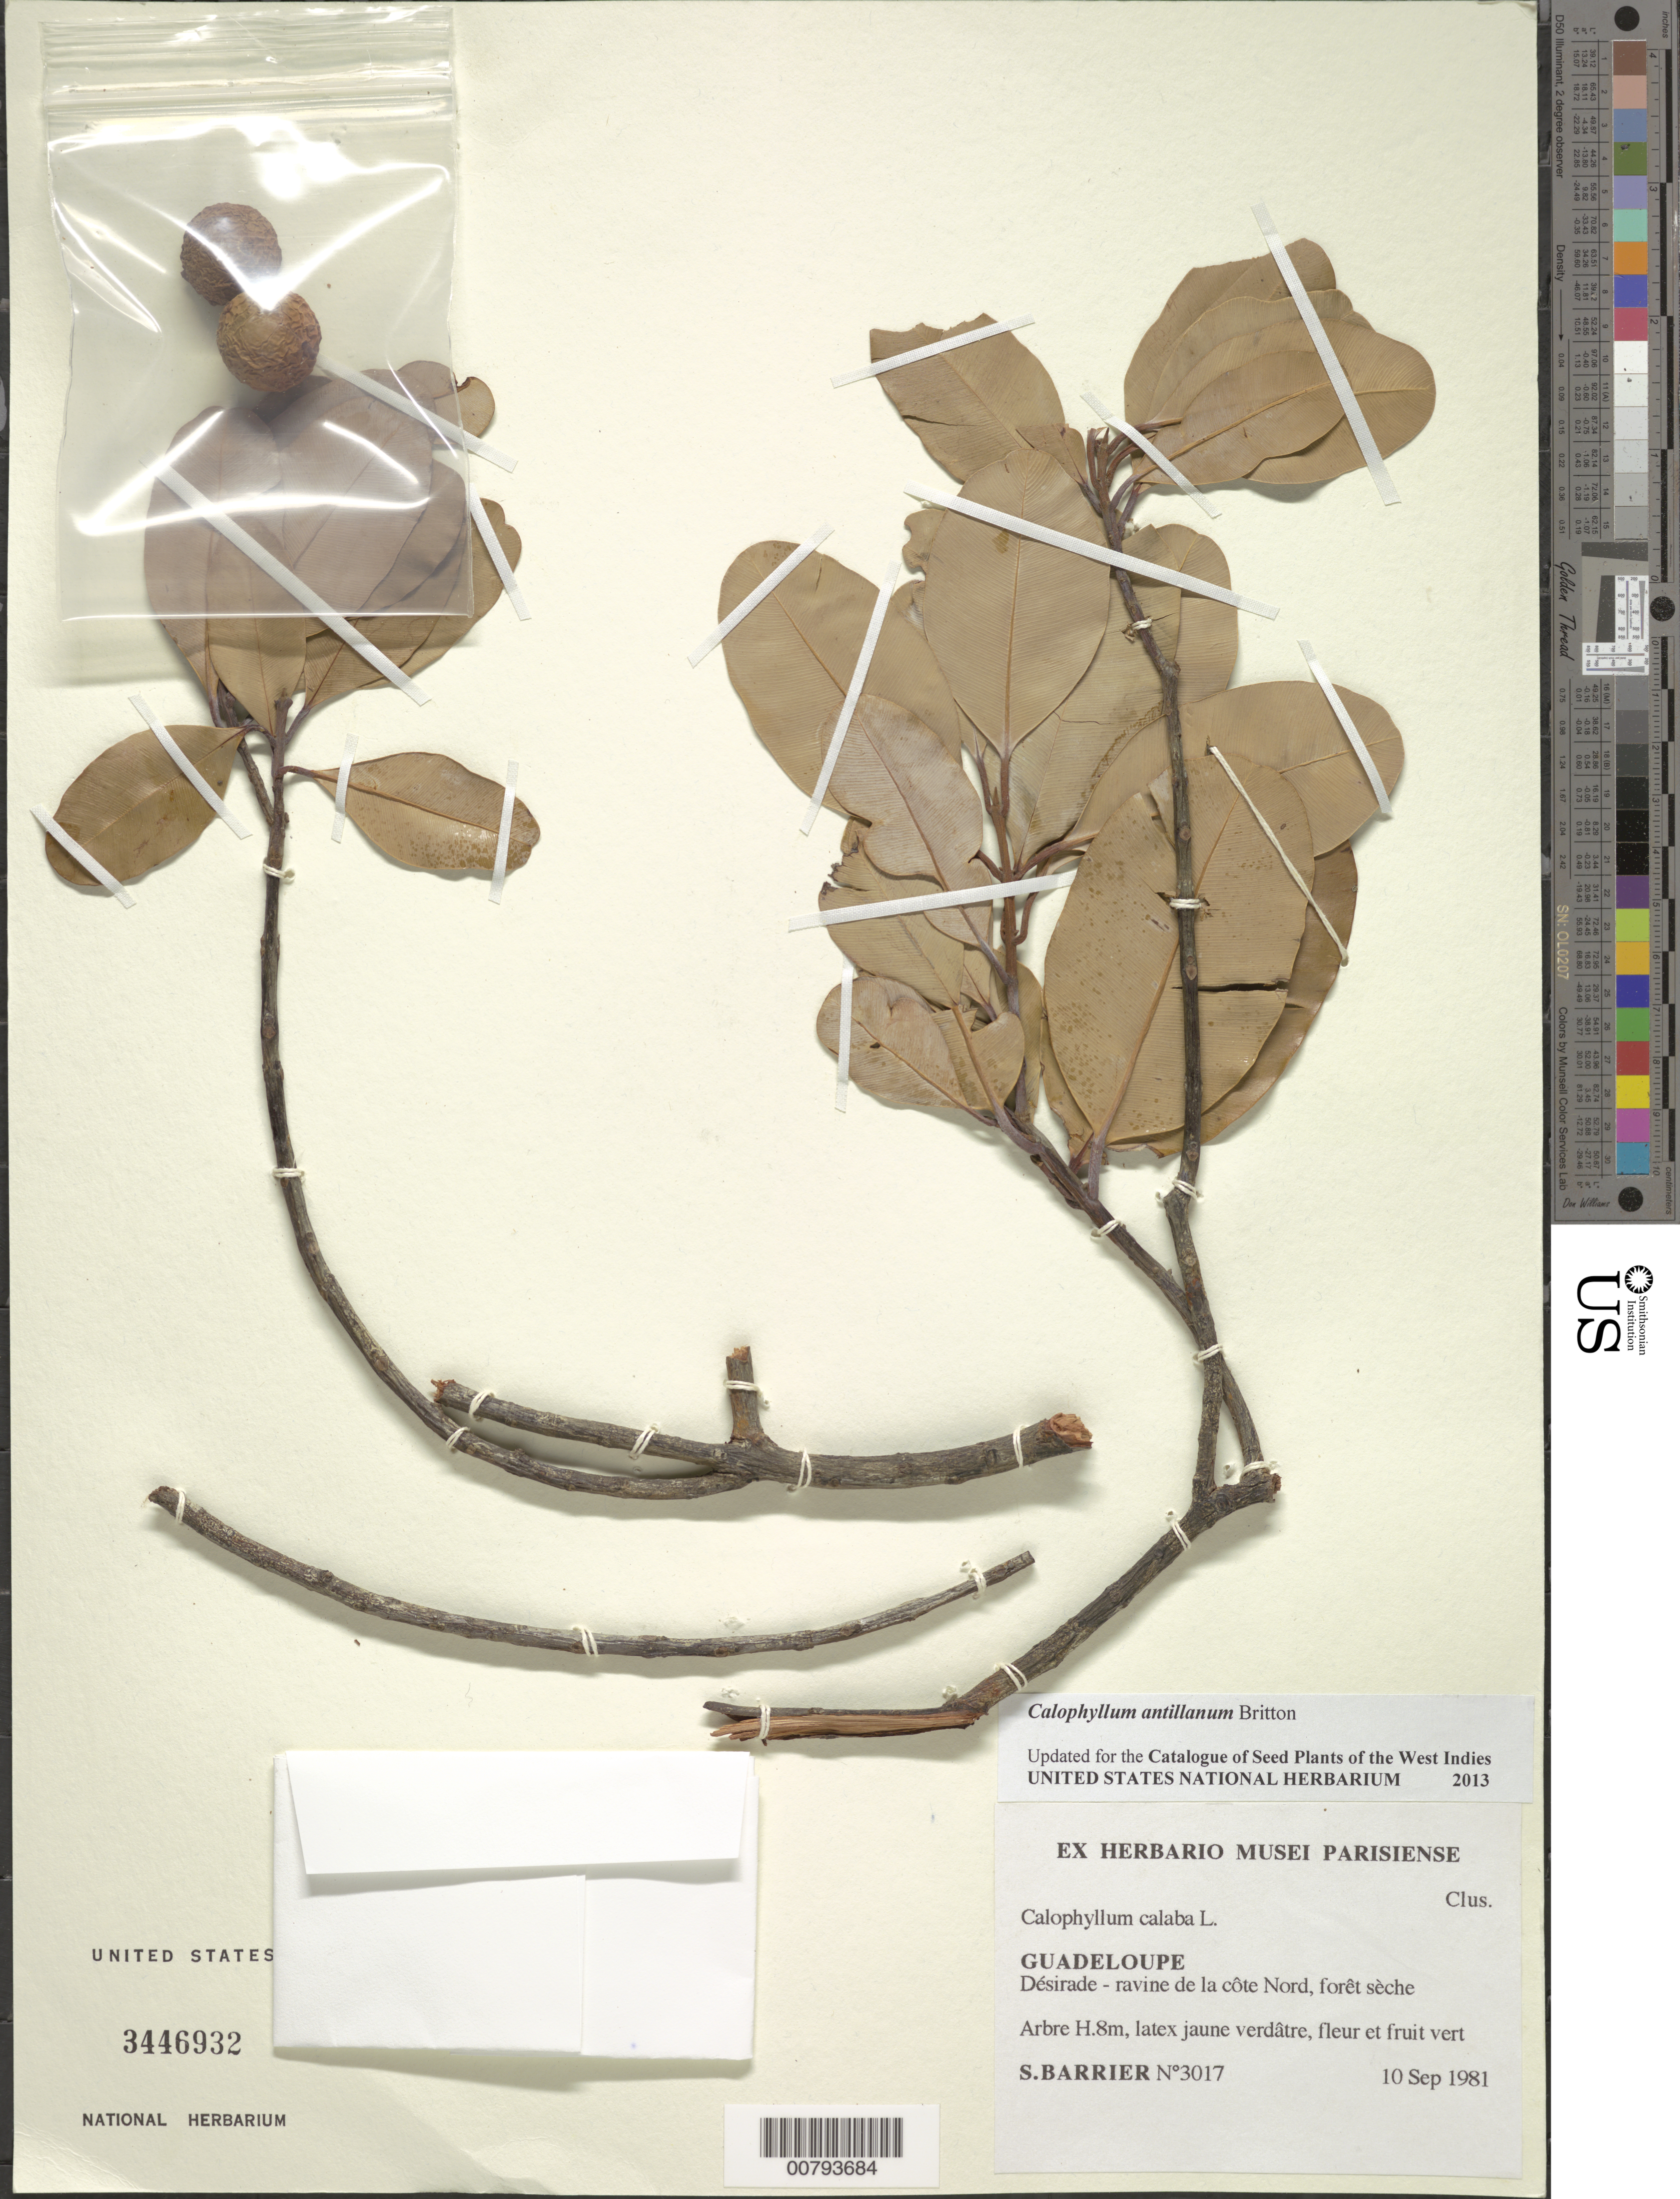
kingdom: Plantae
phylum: Tracheophyta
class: Magnoliopsida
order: Malpighiales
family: Calophyllaceae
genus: Calophyllum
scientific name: Calophyllum antillanum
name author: Britton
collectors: S. Barrier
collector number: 3017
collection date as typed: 10 Sep 1981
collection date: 1981-09-10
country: Guadeloupe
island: La Désirade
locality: Désirade - ravine de la côte Nord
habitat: Forêt sèche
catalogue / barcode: US 3446932